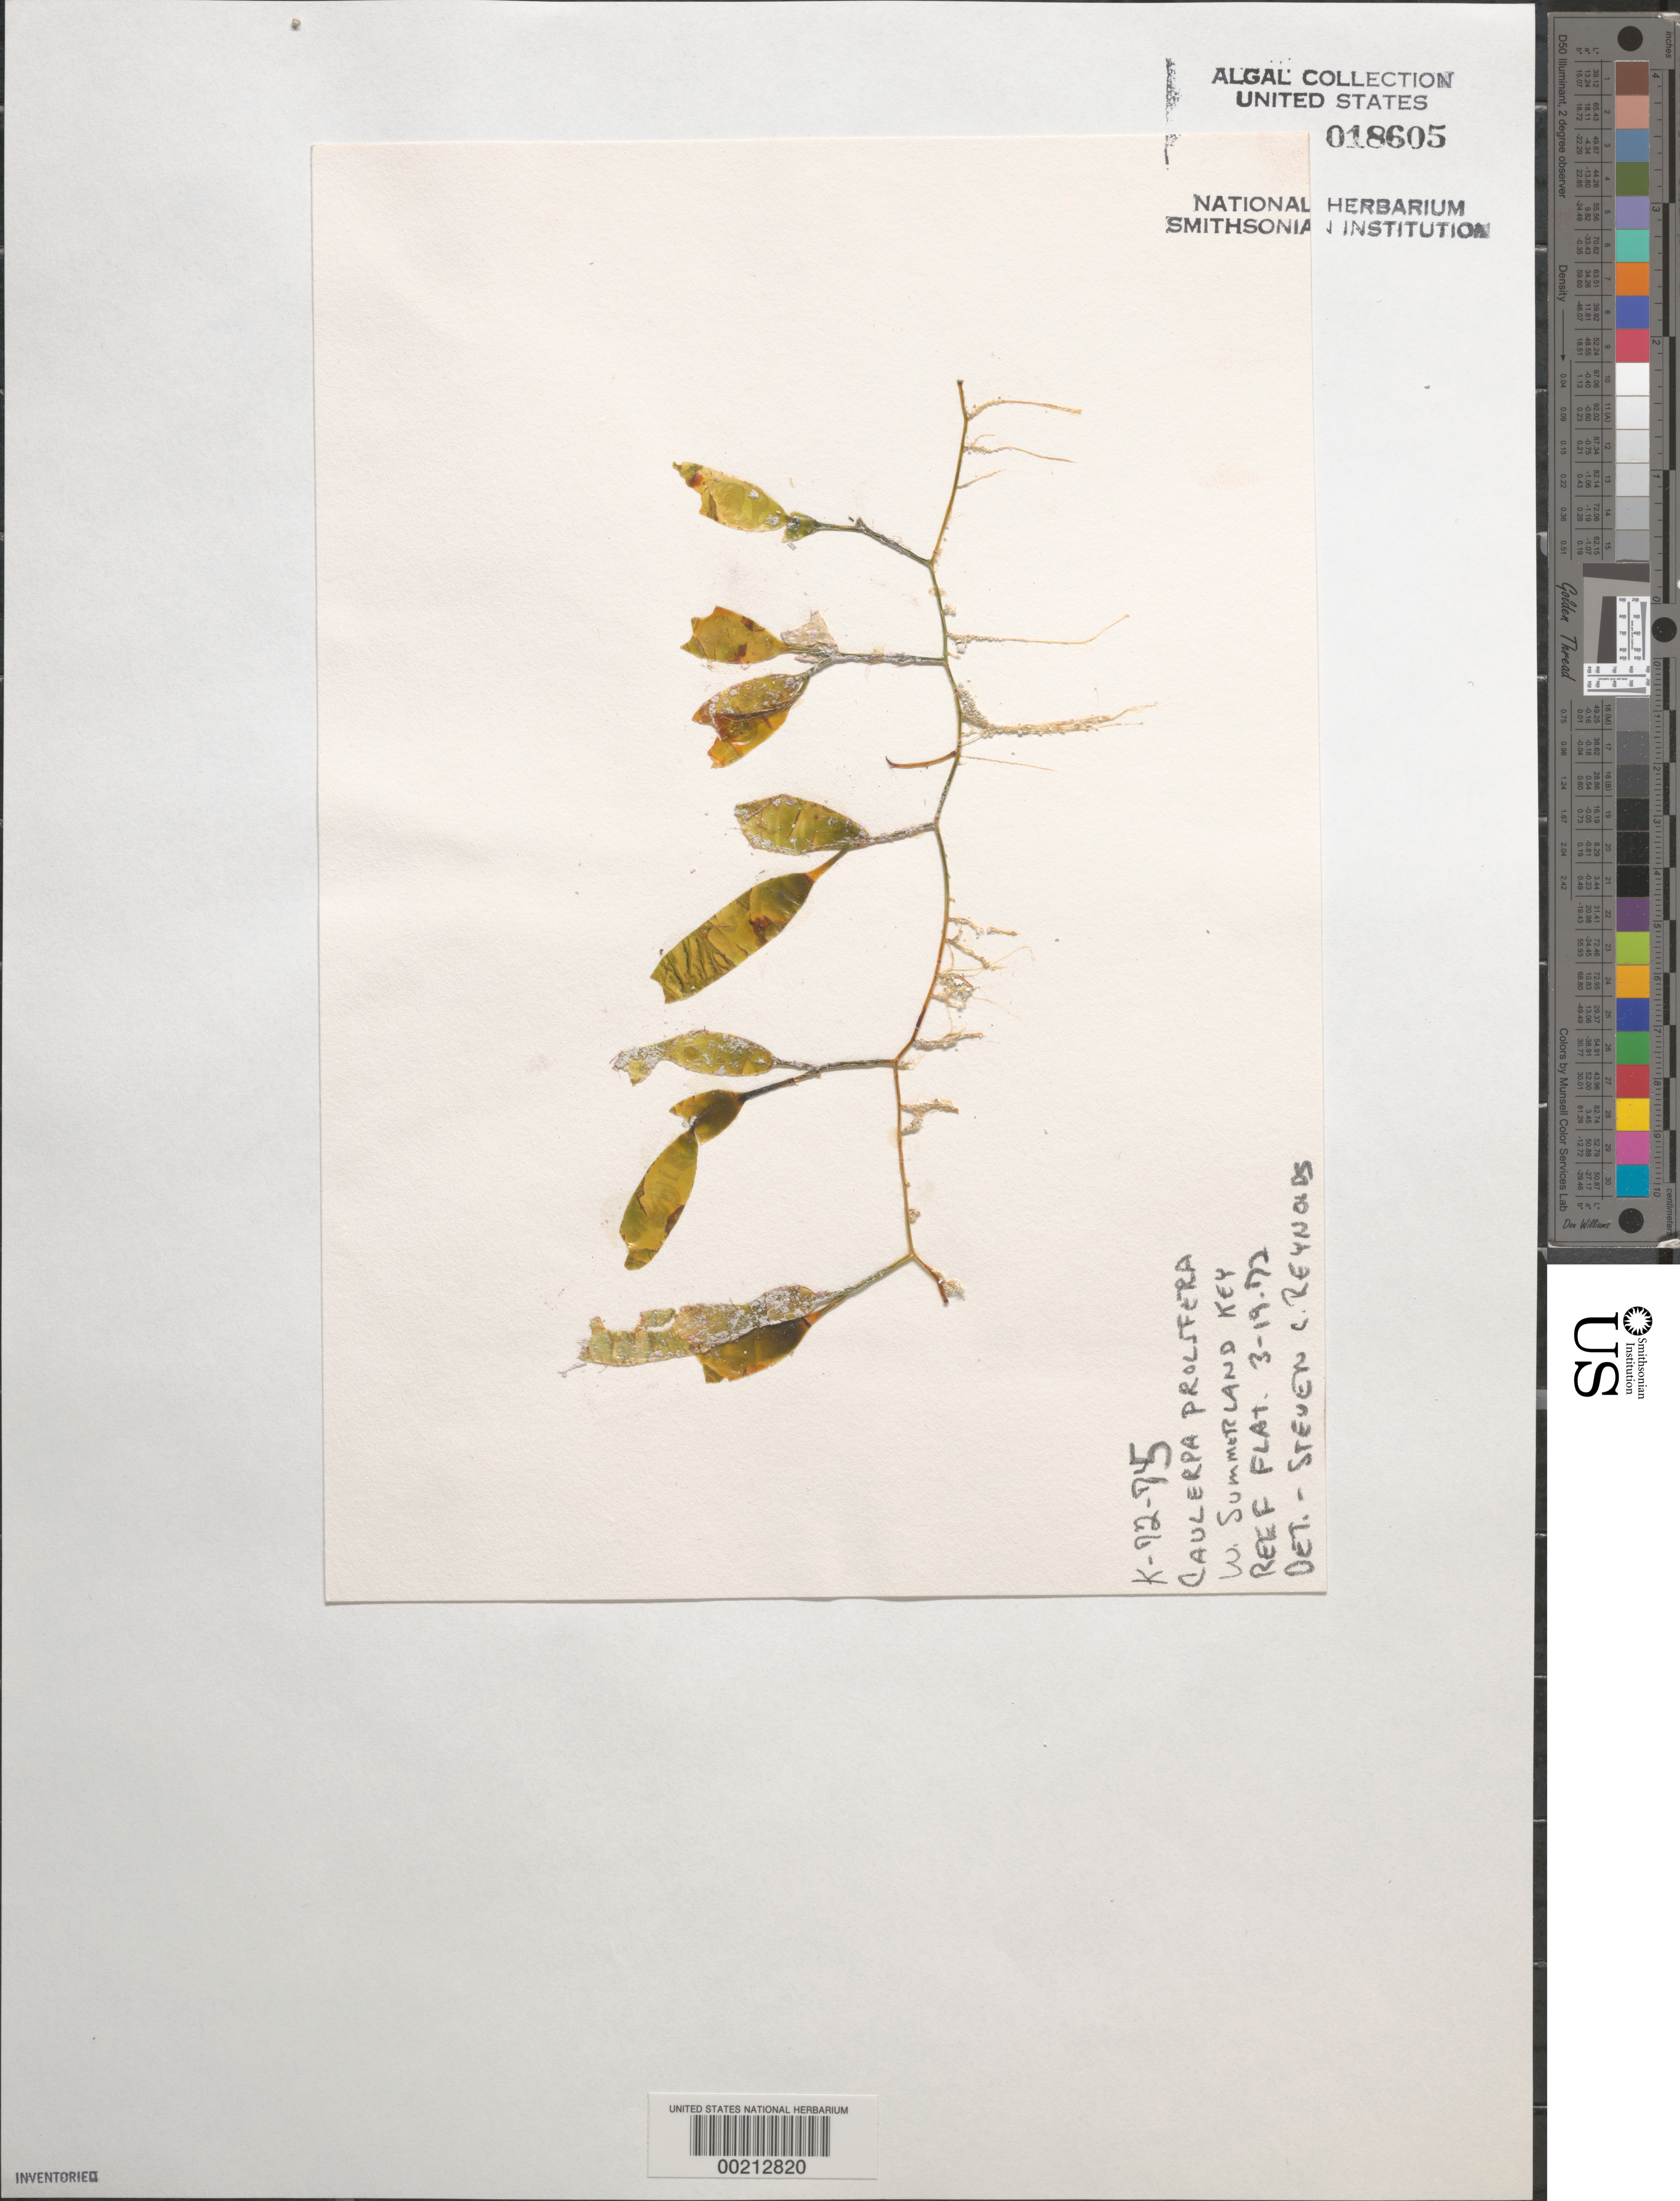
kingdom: Plantae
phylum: Chlorophyta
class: Ulvophyceae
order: Bryopsidales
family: Caulerpaceae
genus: Caulerpa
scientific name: Caulerpa prolifera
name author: (Forssk.) J.V.Lamouroux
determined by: Reynolds, S. C.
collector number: K-72-75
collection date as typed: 19 Mar 1972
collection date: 1972-03-19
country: United States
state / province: Florida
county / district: Monroe County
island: West Summerland Key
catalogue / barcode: US 18605